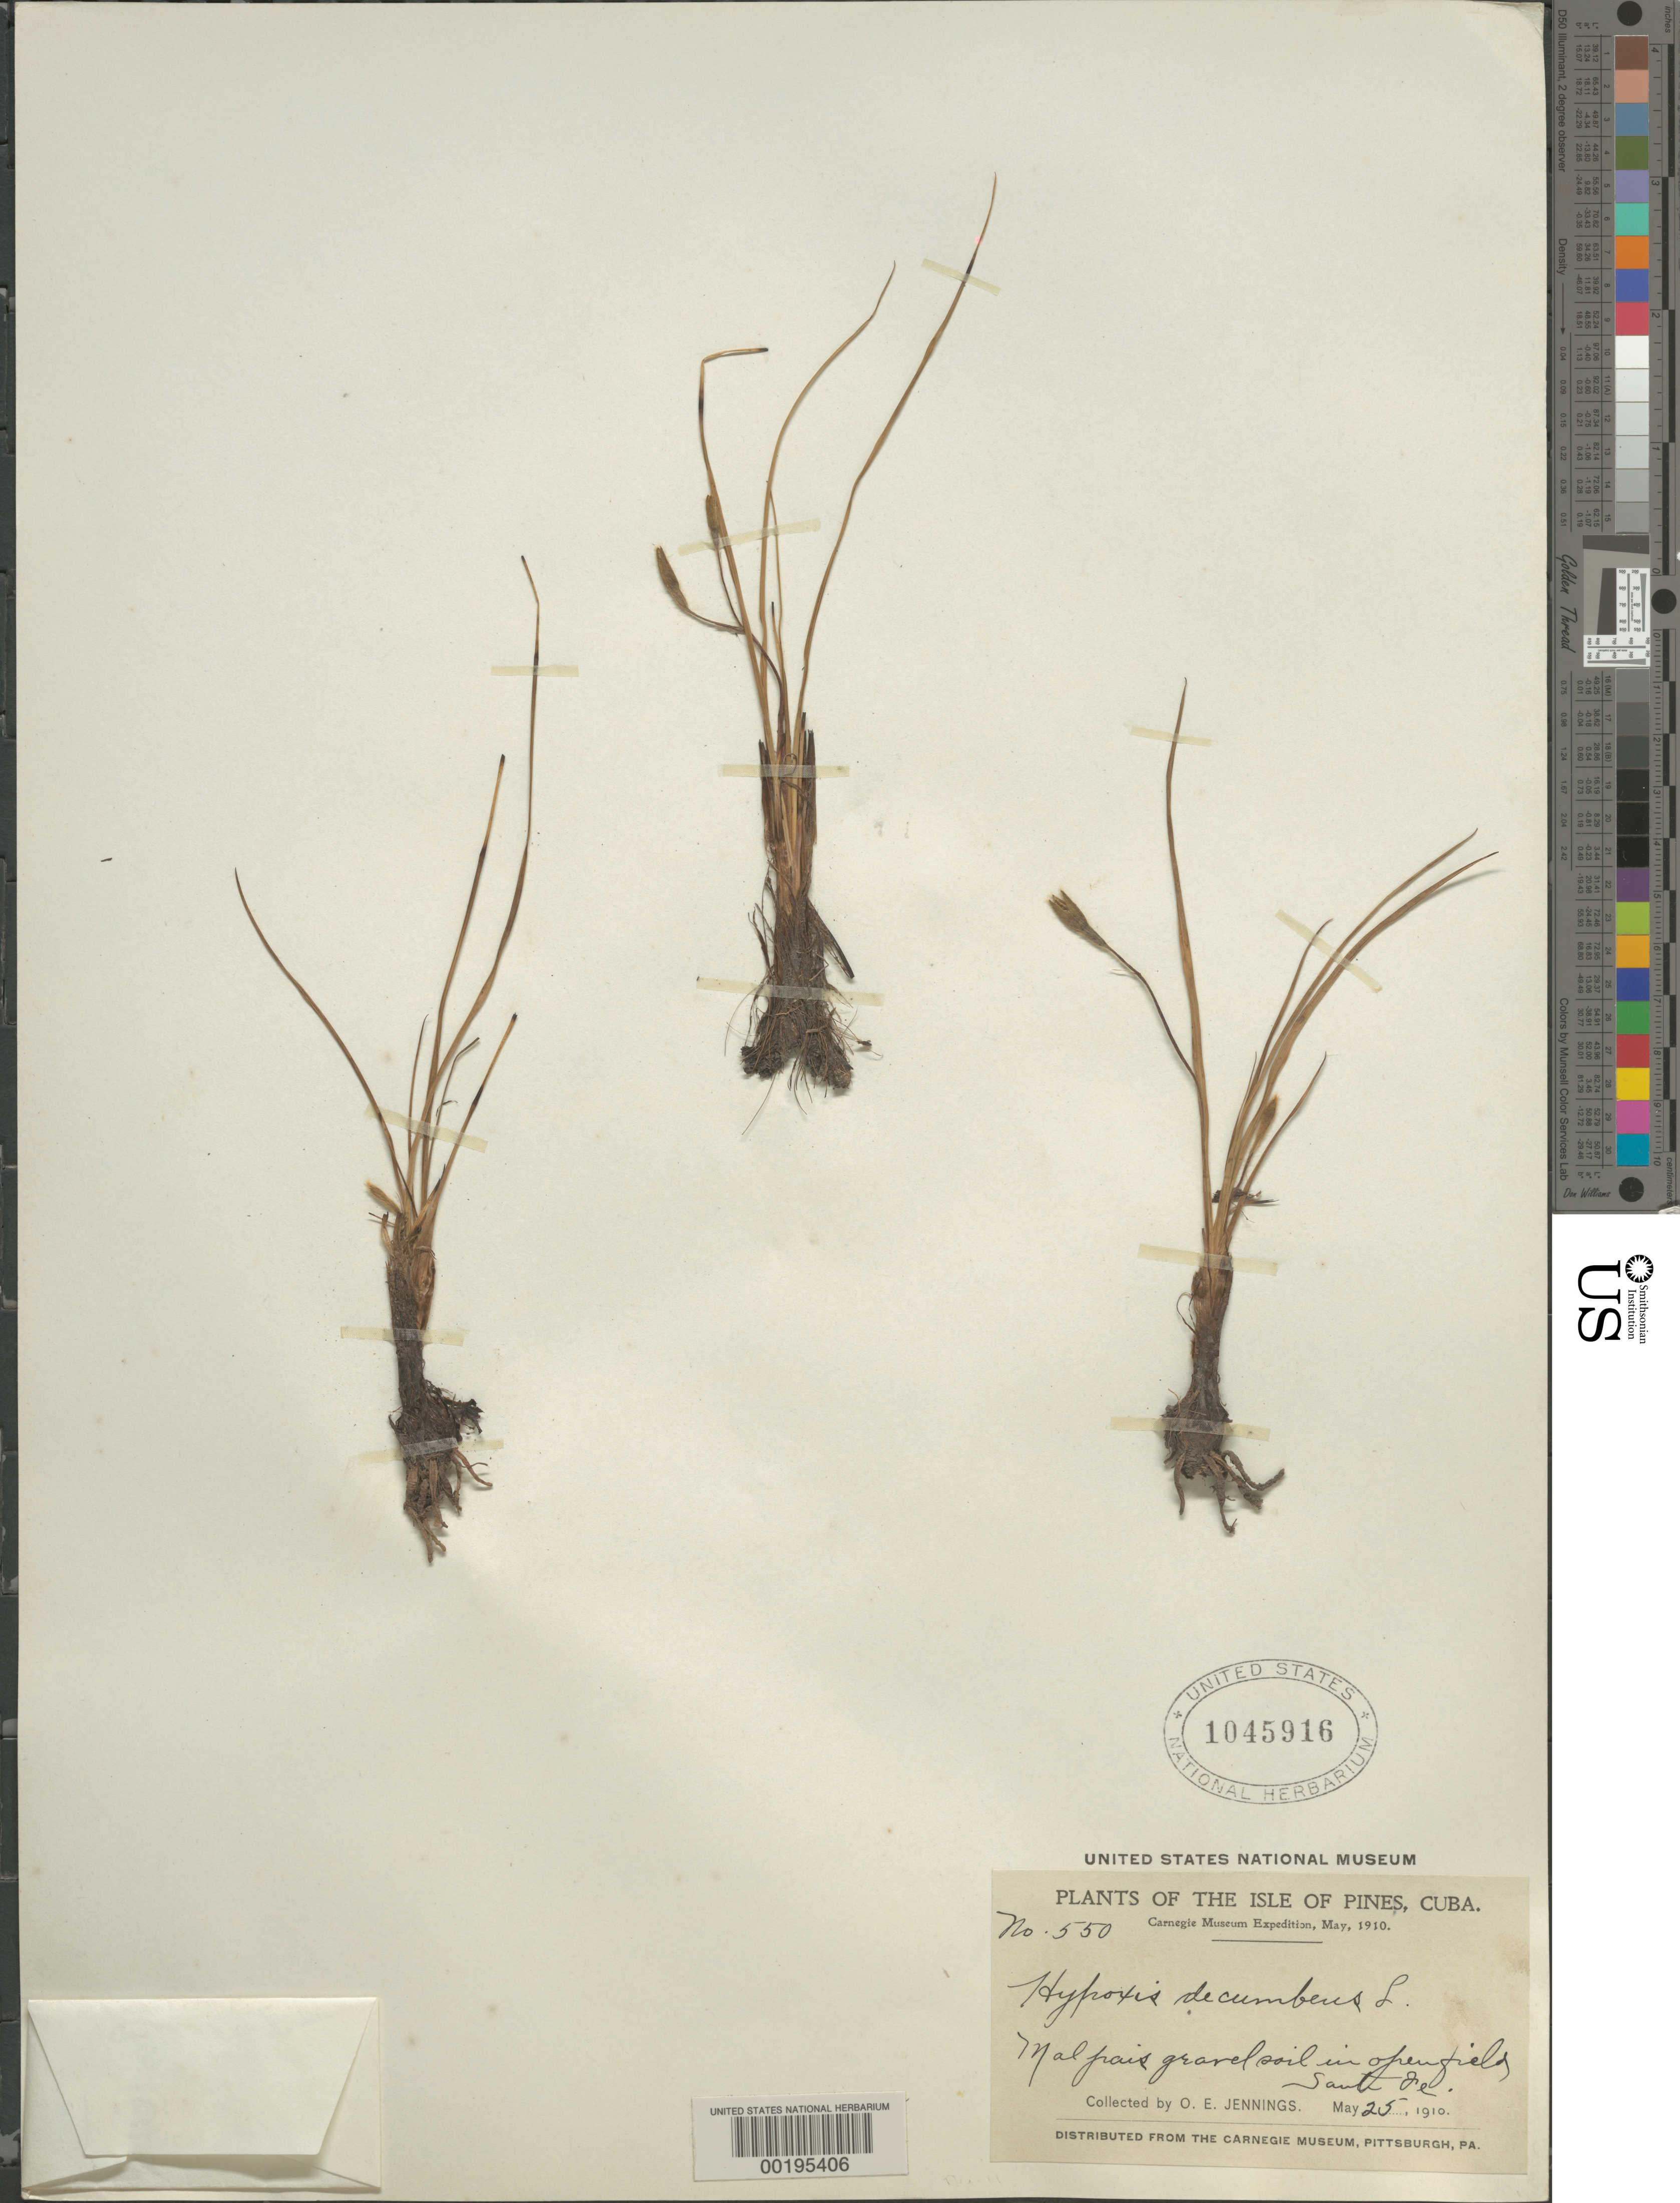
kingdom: Plantae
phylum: Tracheophyta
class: Liliopsida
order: Asparagales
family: Hypoxidaceae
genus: Hypoxis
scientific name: Hypoxis wrightii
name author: (Baker) Brackett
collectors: O. E. Jennings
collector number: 550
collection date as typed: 25 May 1910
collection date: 1910-05-25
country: Cuba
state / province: Isla de La Juventud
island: Isla de La Juventud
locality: Santa fe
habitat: Mal pais gravel soil in open field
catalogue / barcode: US 1045916